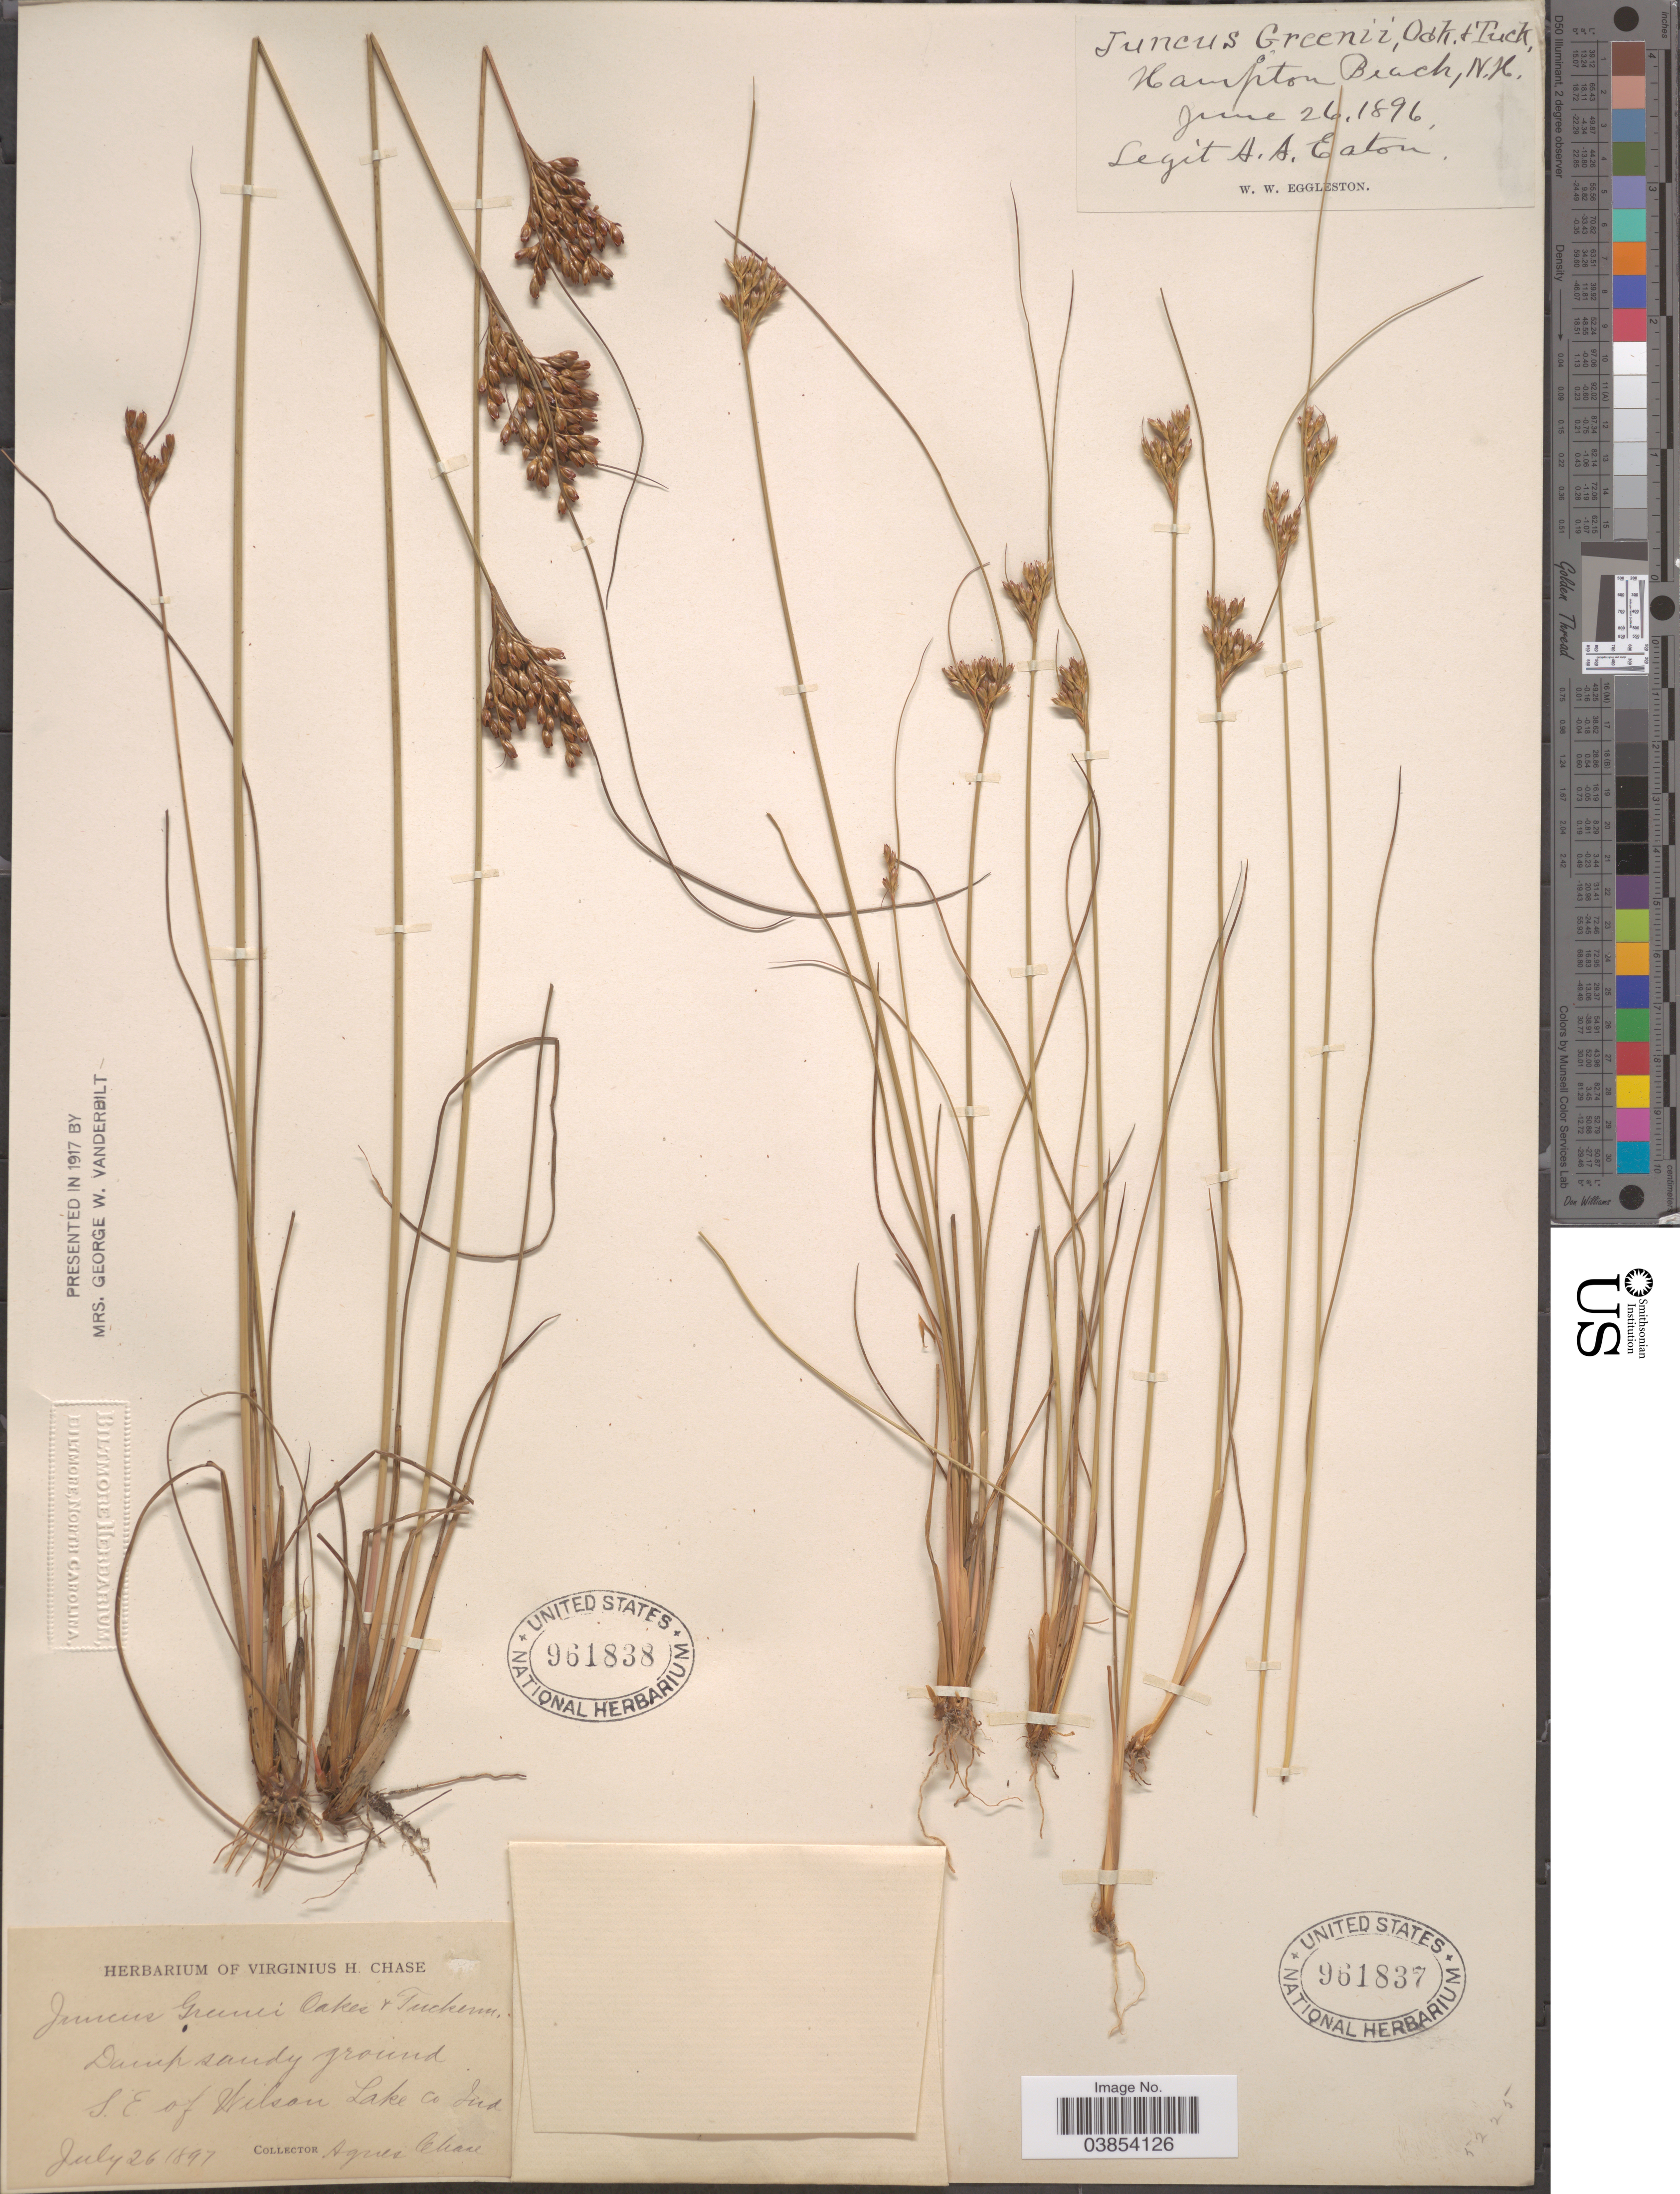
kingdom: Plantae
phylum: Tracheophyta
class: Liliopsida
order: Poales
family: Juncaceae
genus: Juncus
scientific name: Juncus greenei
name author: Oakes & Tuck.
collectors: A. Chase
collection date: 1897-07-26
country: United States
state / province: Indiana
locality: S.E of Wilson Lake Co.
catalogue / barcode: US 961838